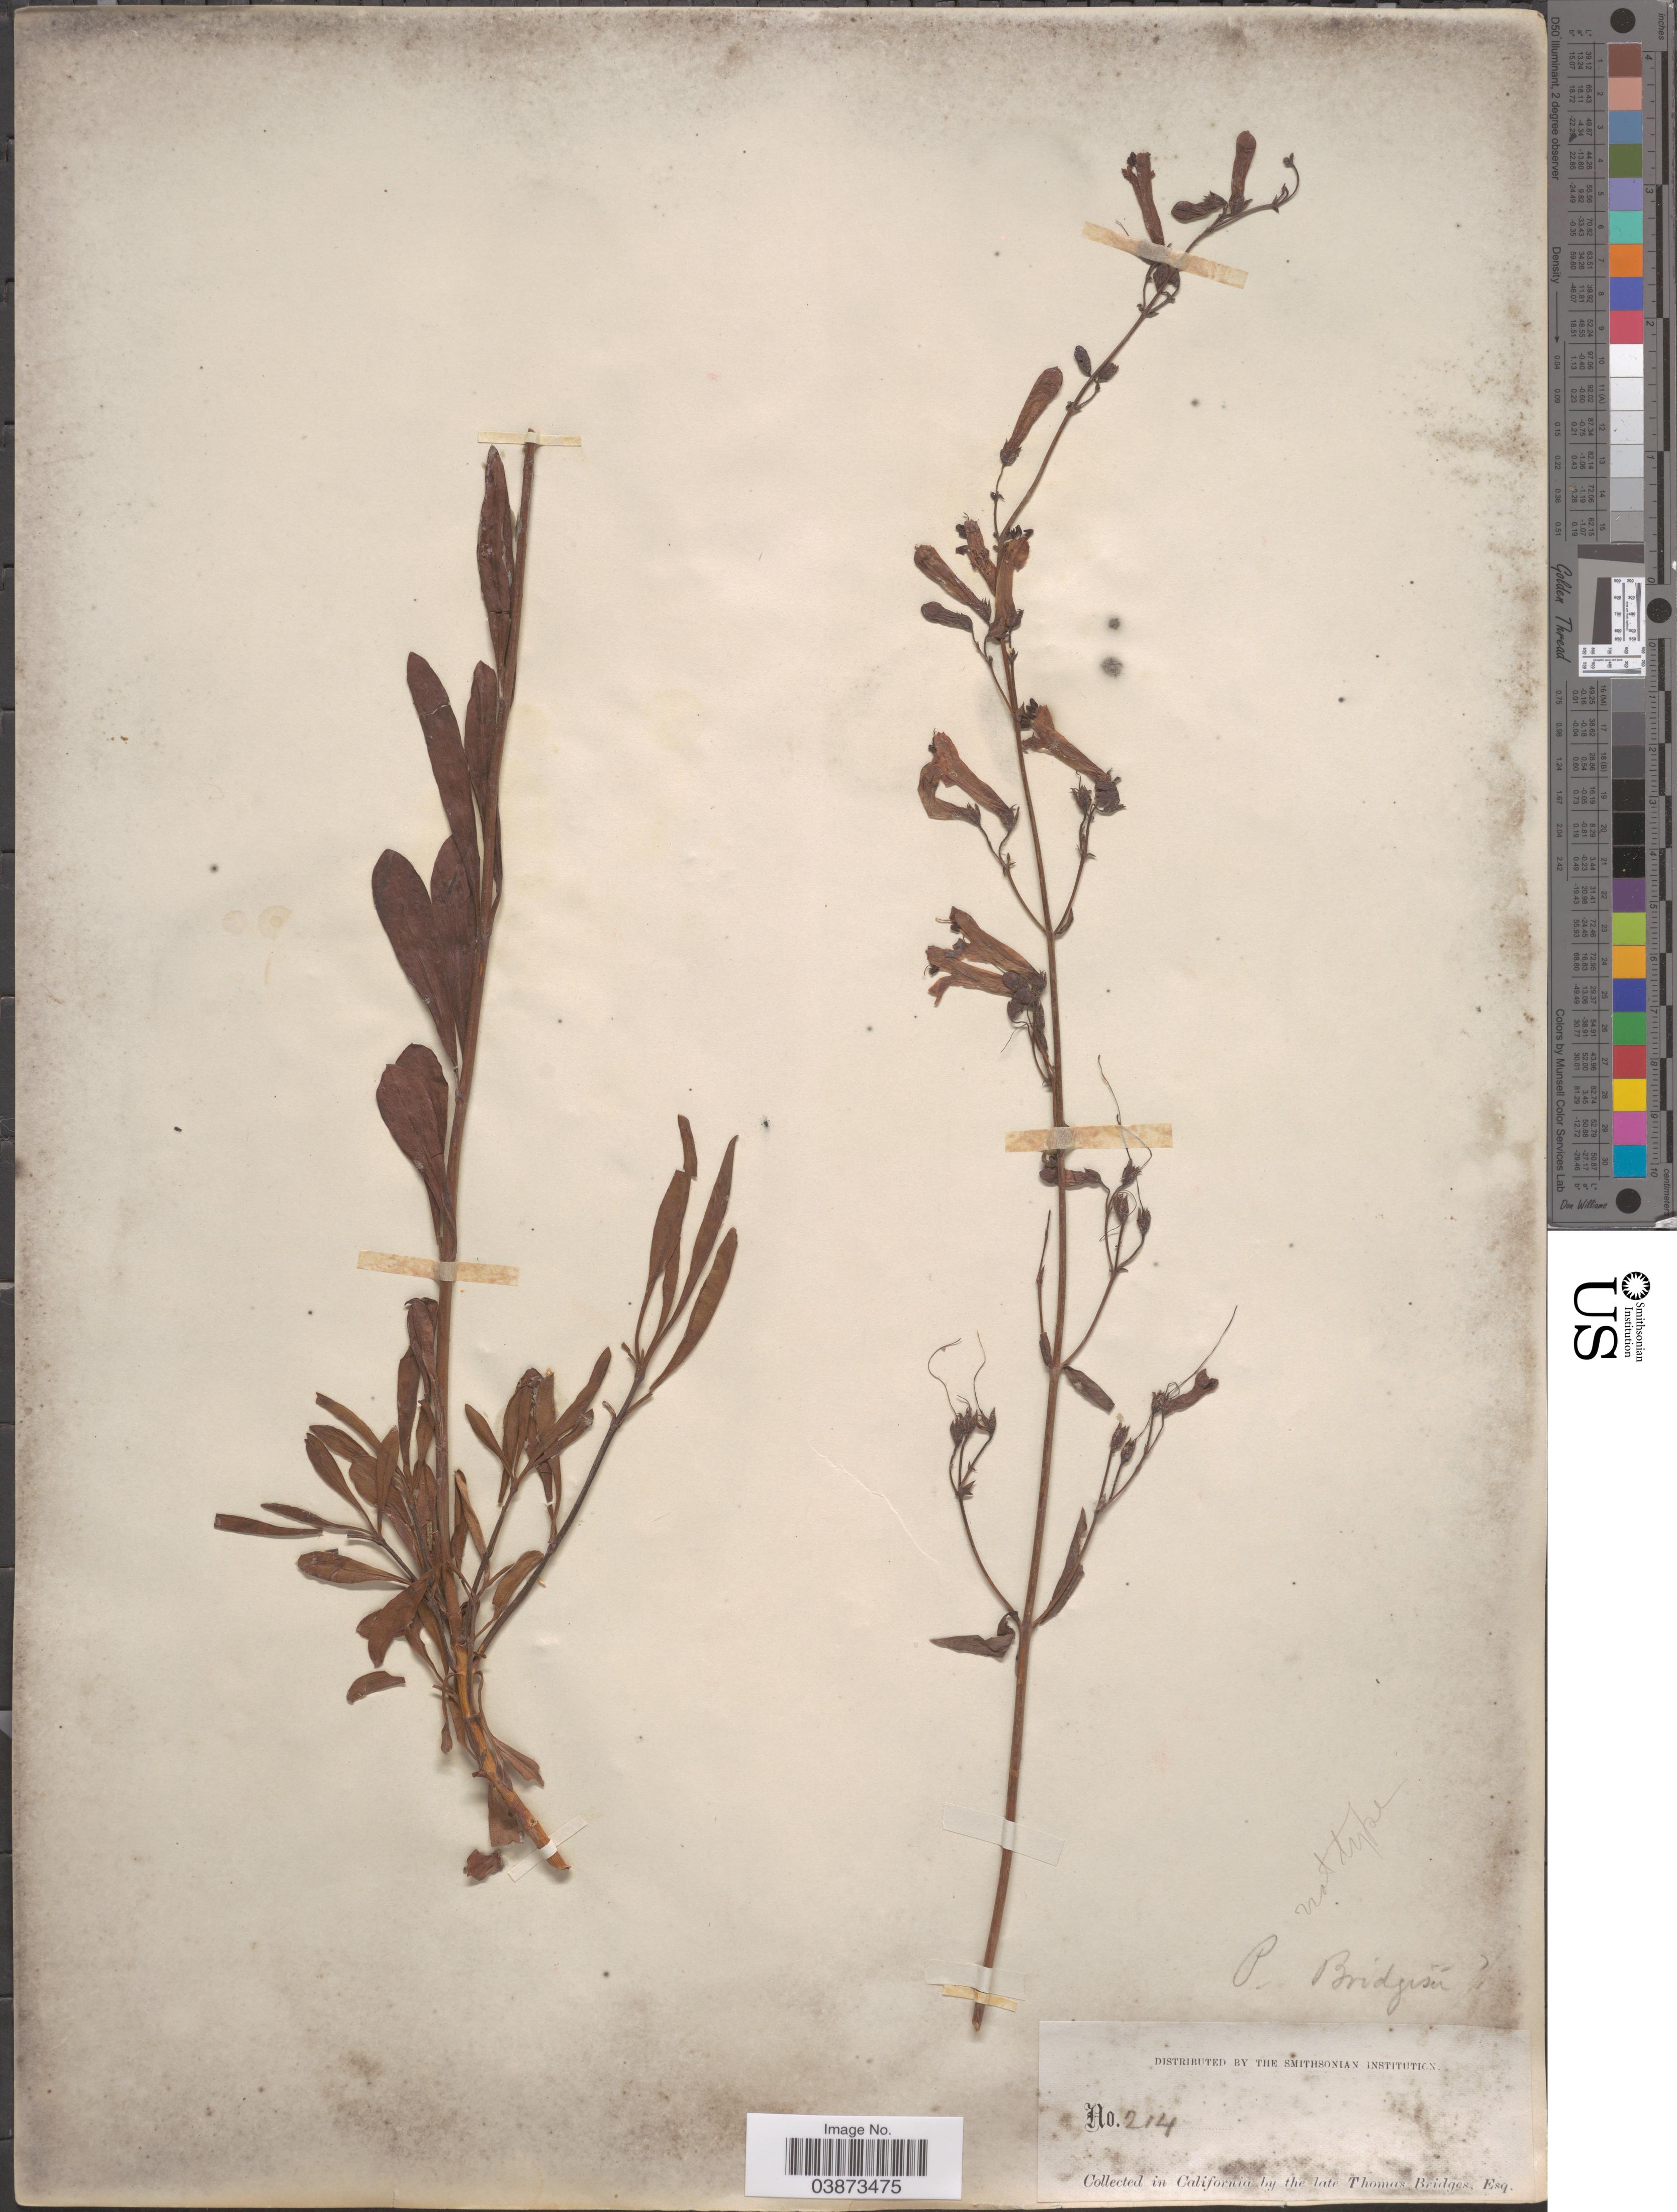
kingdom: Plantae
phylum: Tracheophyta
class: Magnoliopsida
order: Lamiales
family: Plantaginaceae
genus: Penstemon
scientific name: Penstemon bridgesii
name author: A. Gray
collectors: T. Bridges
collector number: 214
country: United States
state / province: California